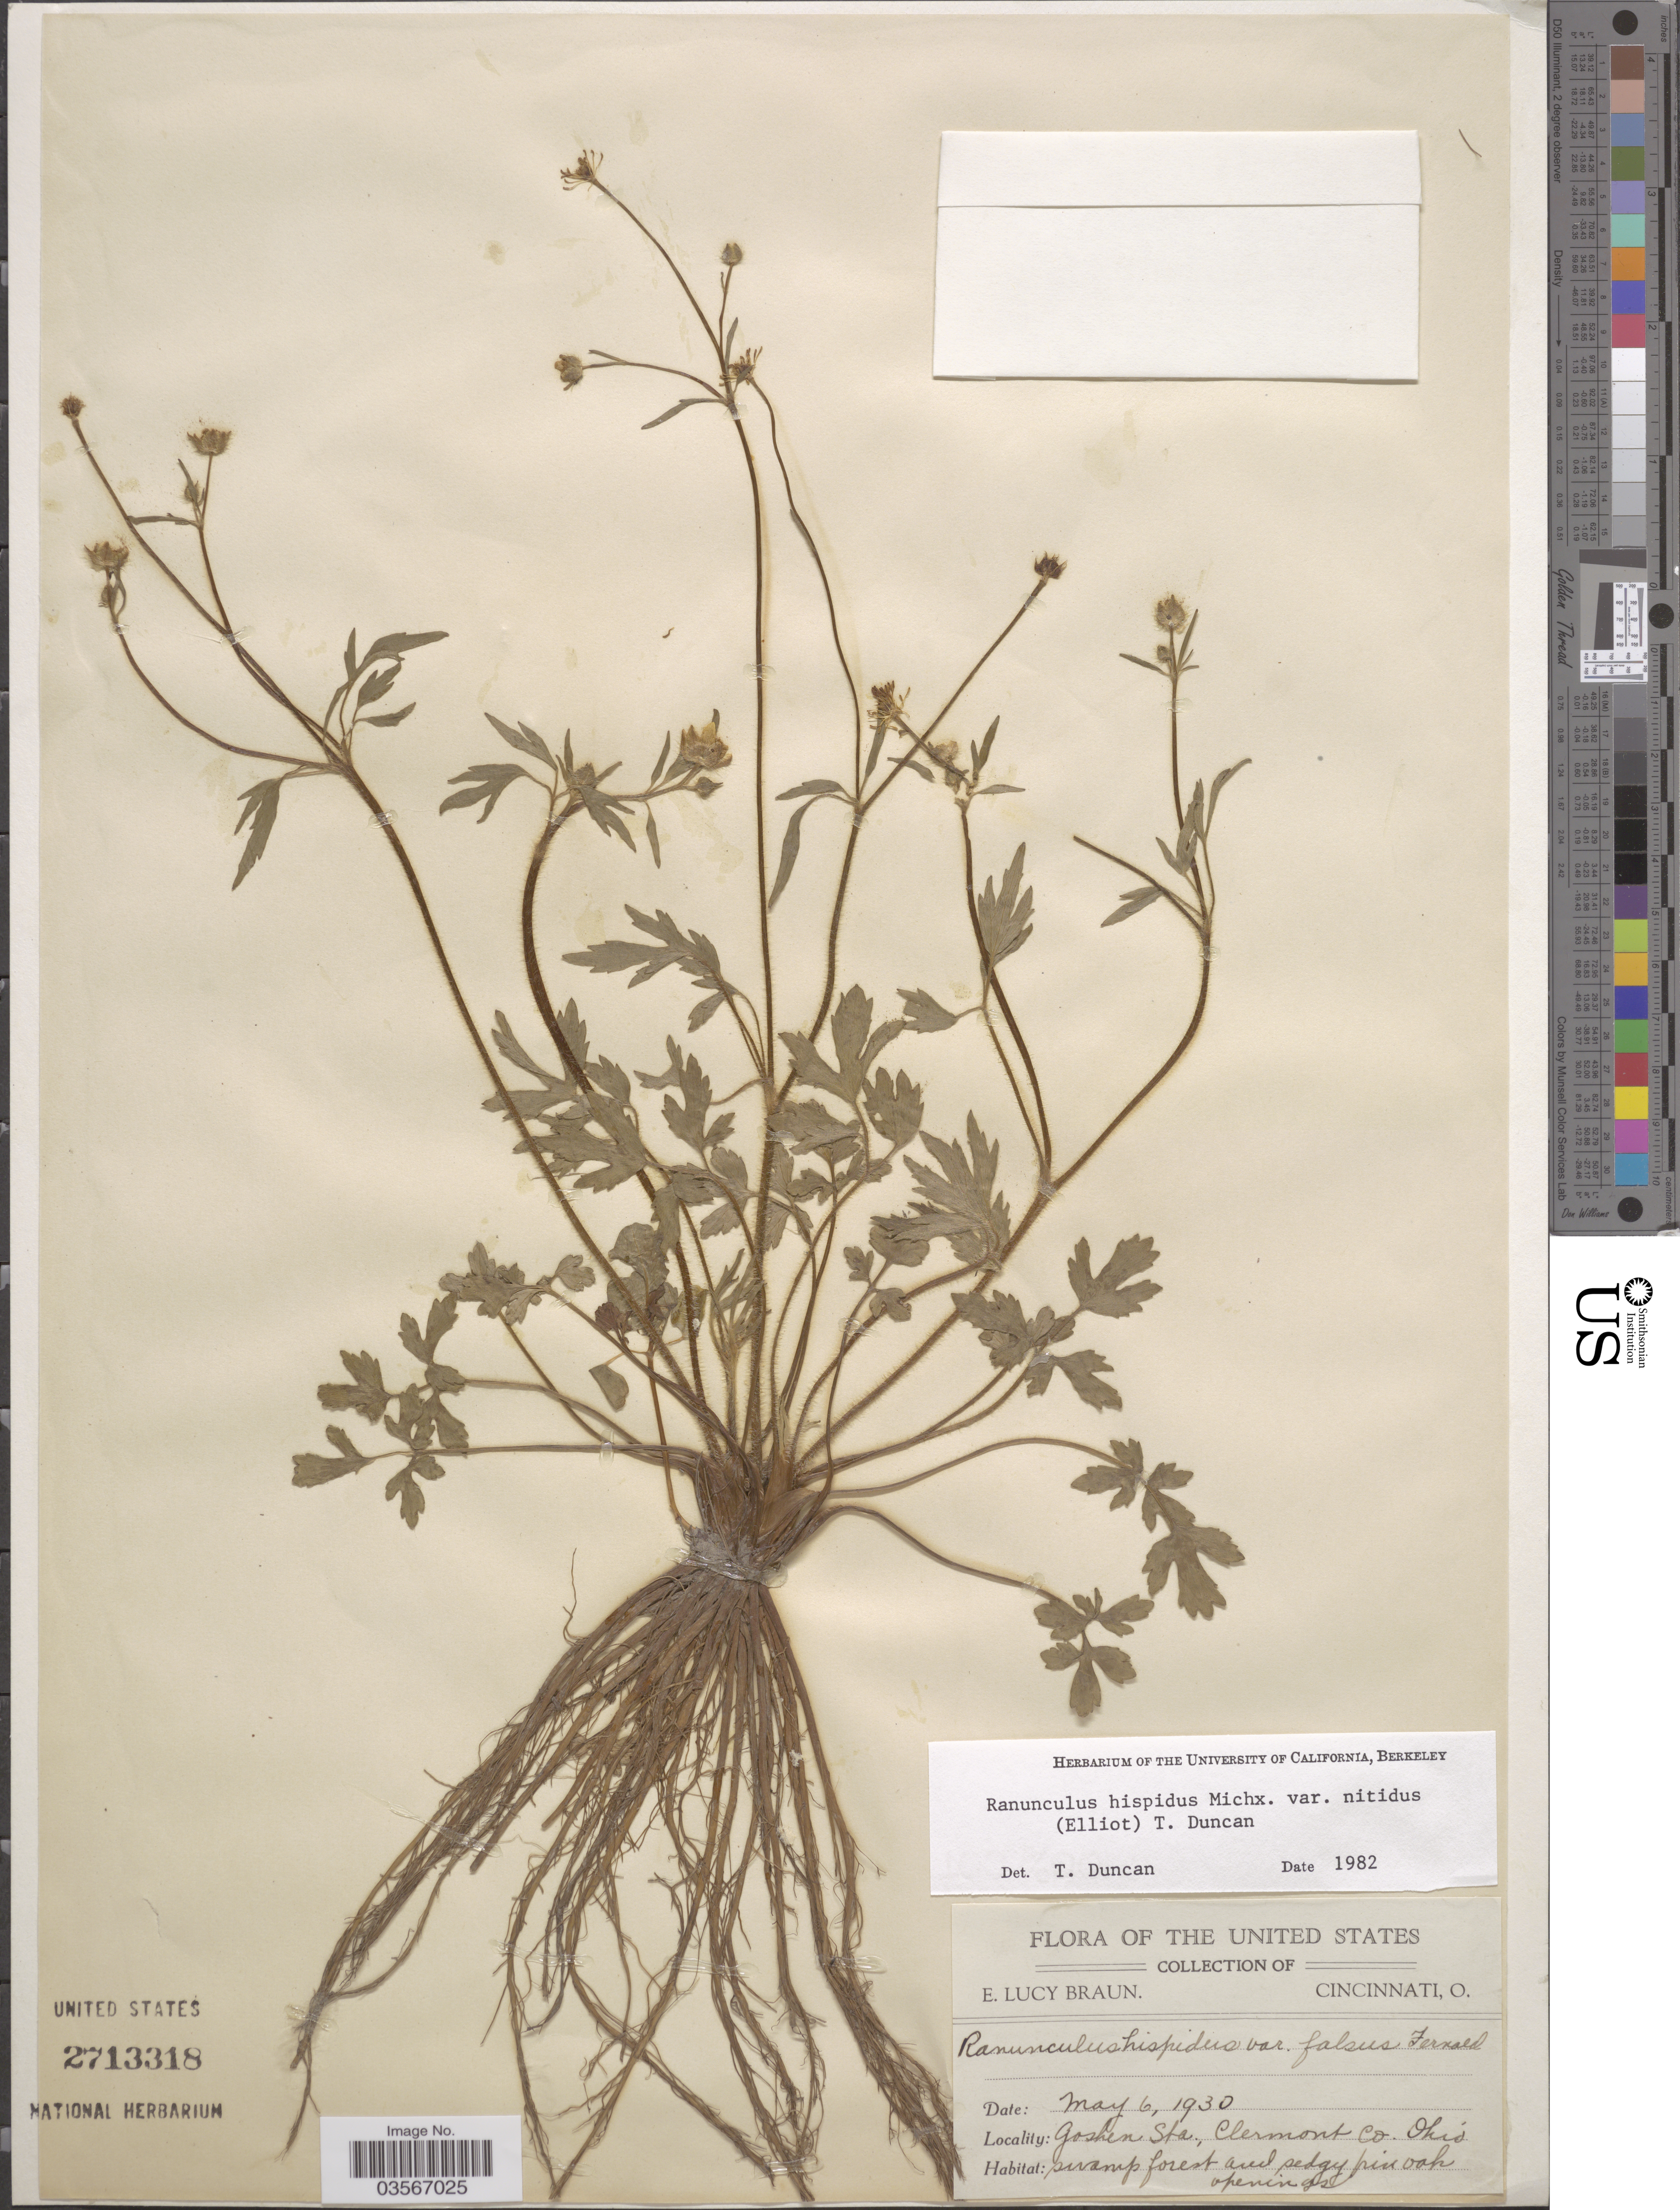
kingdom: Plantae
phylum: Tracheophyta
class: Magnoliopsida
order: Ranunculales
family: Ranunculaceae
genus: Ranunculus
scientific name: Ranunculus hispidus var. nitidus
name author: (Chapm.) T. Duncan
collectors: E. L. Braun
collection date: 1930-05-06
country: United States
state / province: Ohio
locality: Goshen Sta., Clermont Co.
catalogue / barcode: US 2713318